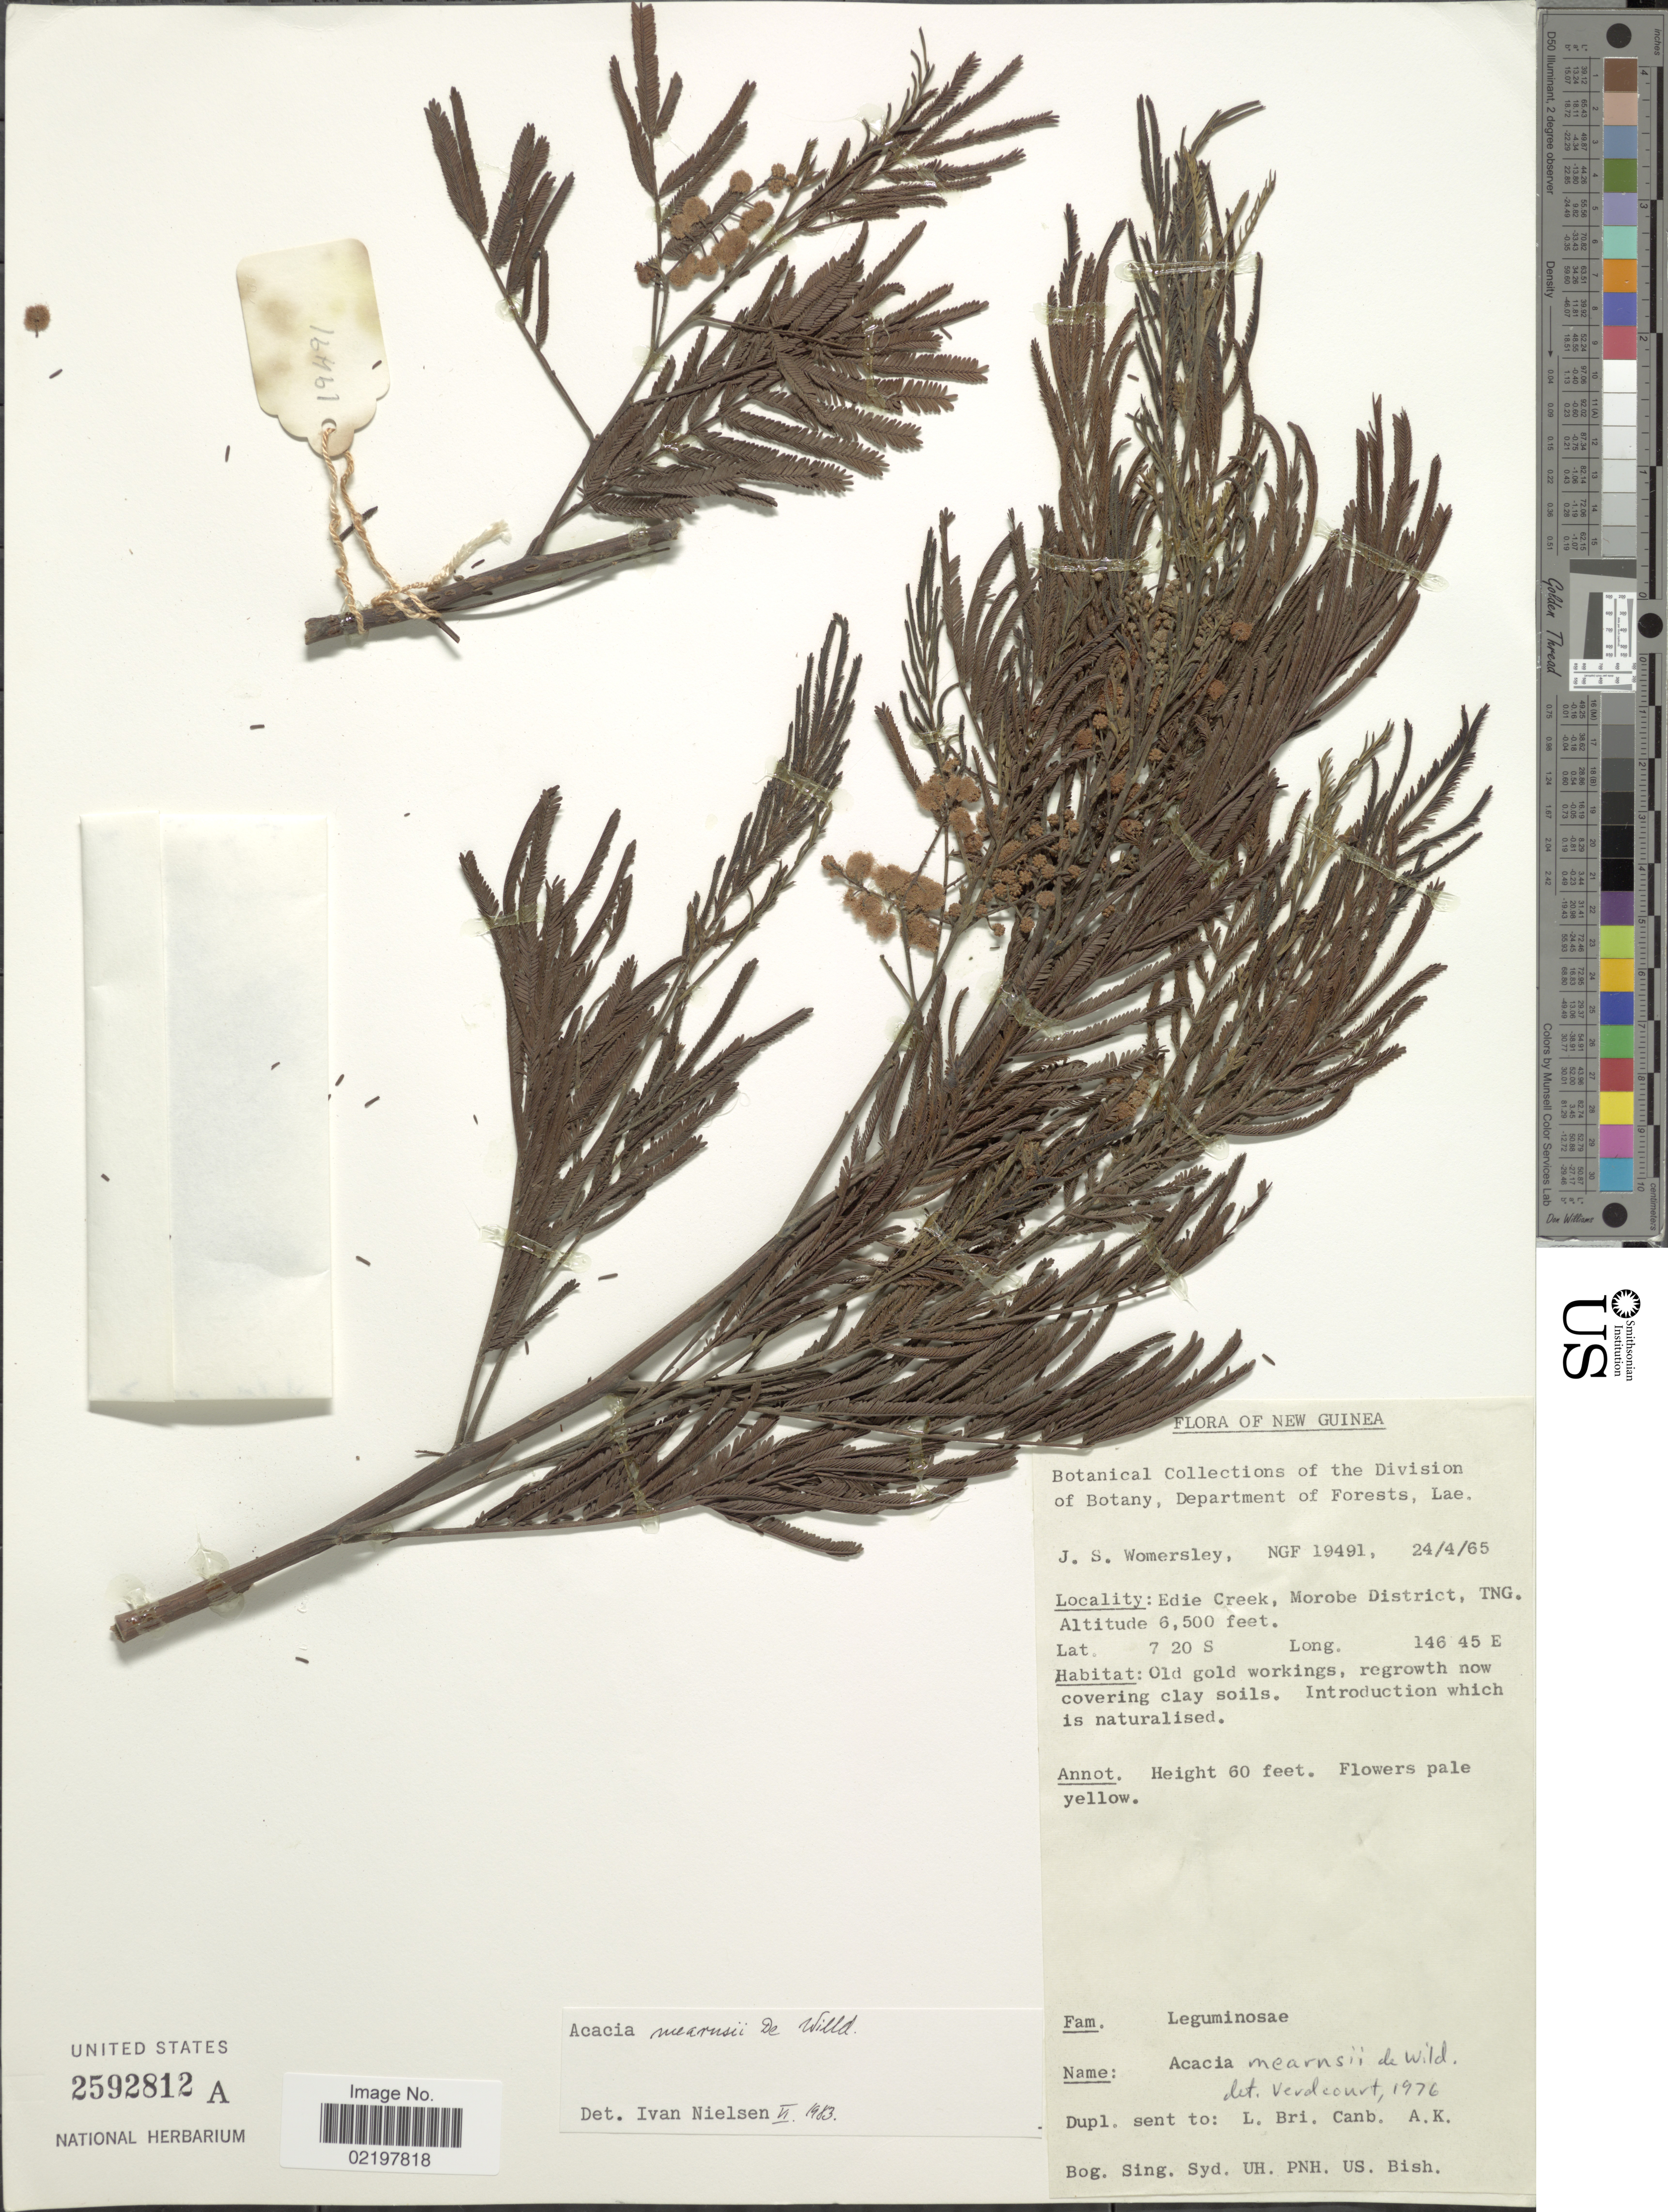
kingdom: Plantae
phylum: Tracheophyta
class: Magnoliopsida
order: Fabales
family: Fabaceae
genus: Acacia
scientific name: Acacia mearnsii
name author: De Wild.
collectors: J. S. Womersley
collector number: NGF 19491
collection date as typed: Transcribed d/m/y: 24/4/65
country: Papua New Guinea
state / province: Morobe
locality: Edie Creek, Morobe District, TNG, New Guinea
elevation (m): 1981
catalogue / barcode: US 2592812A